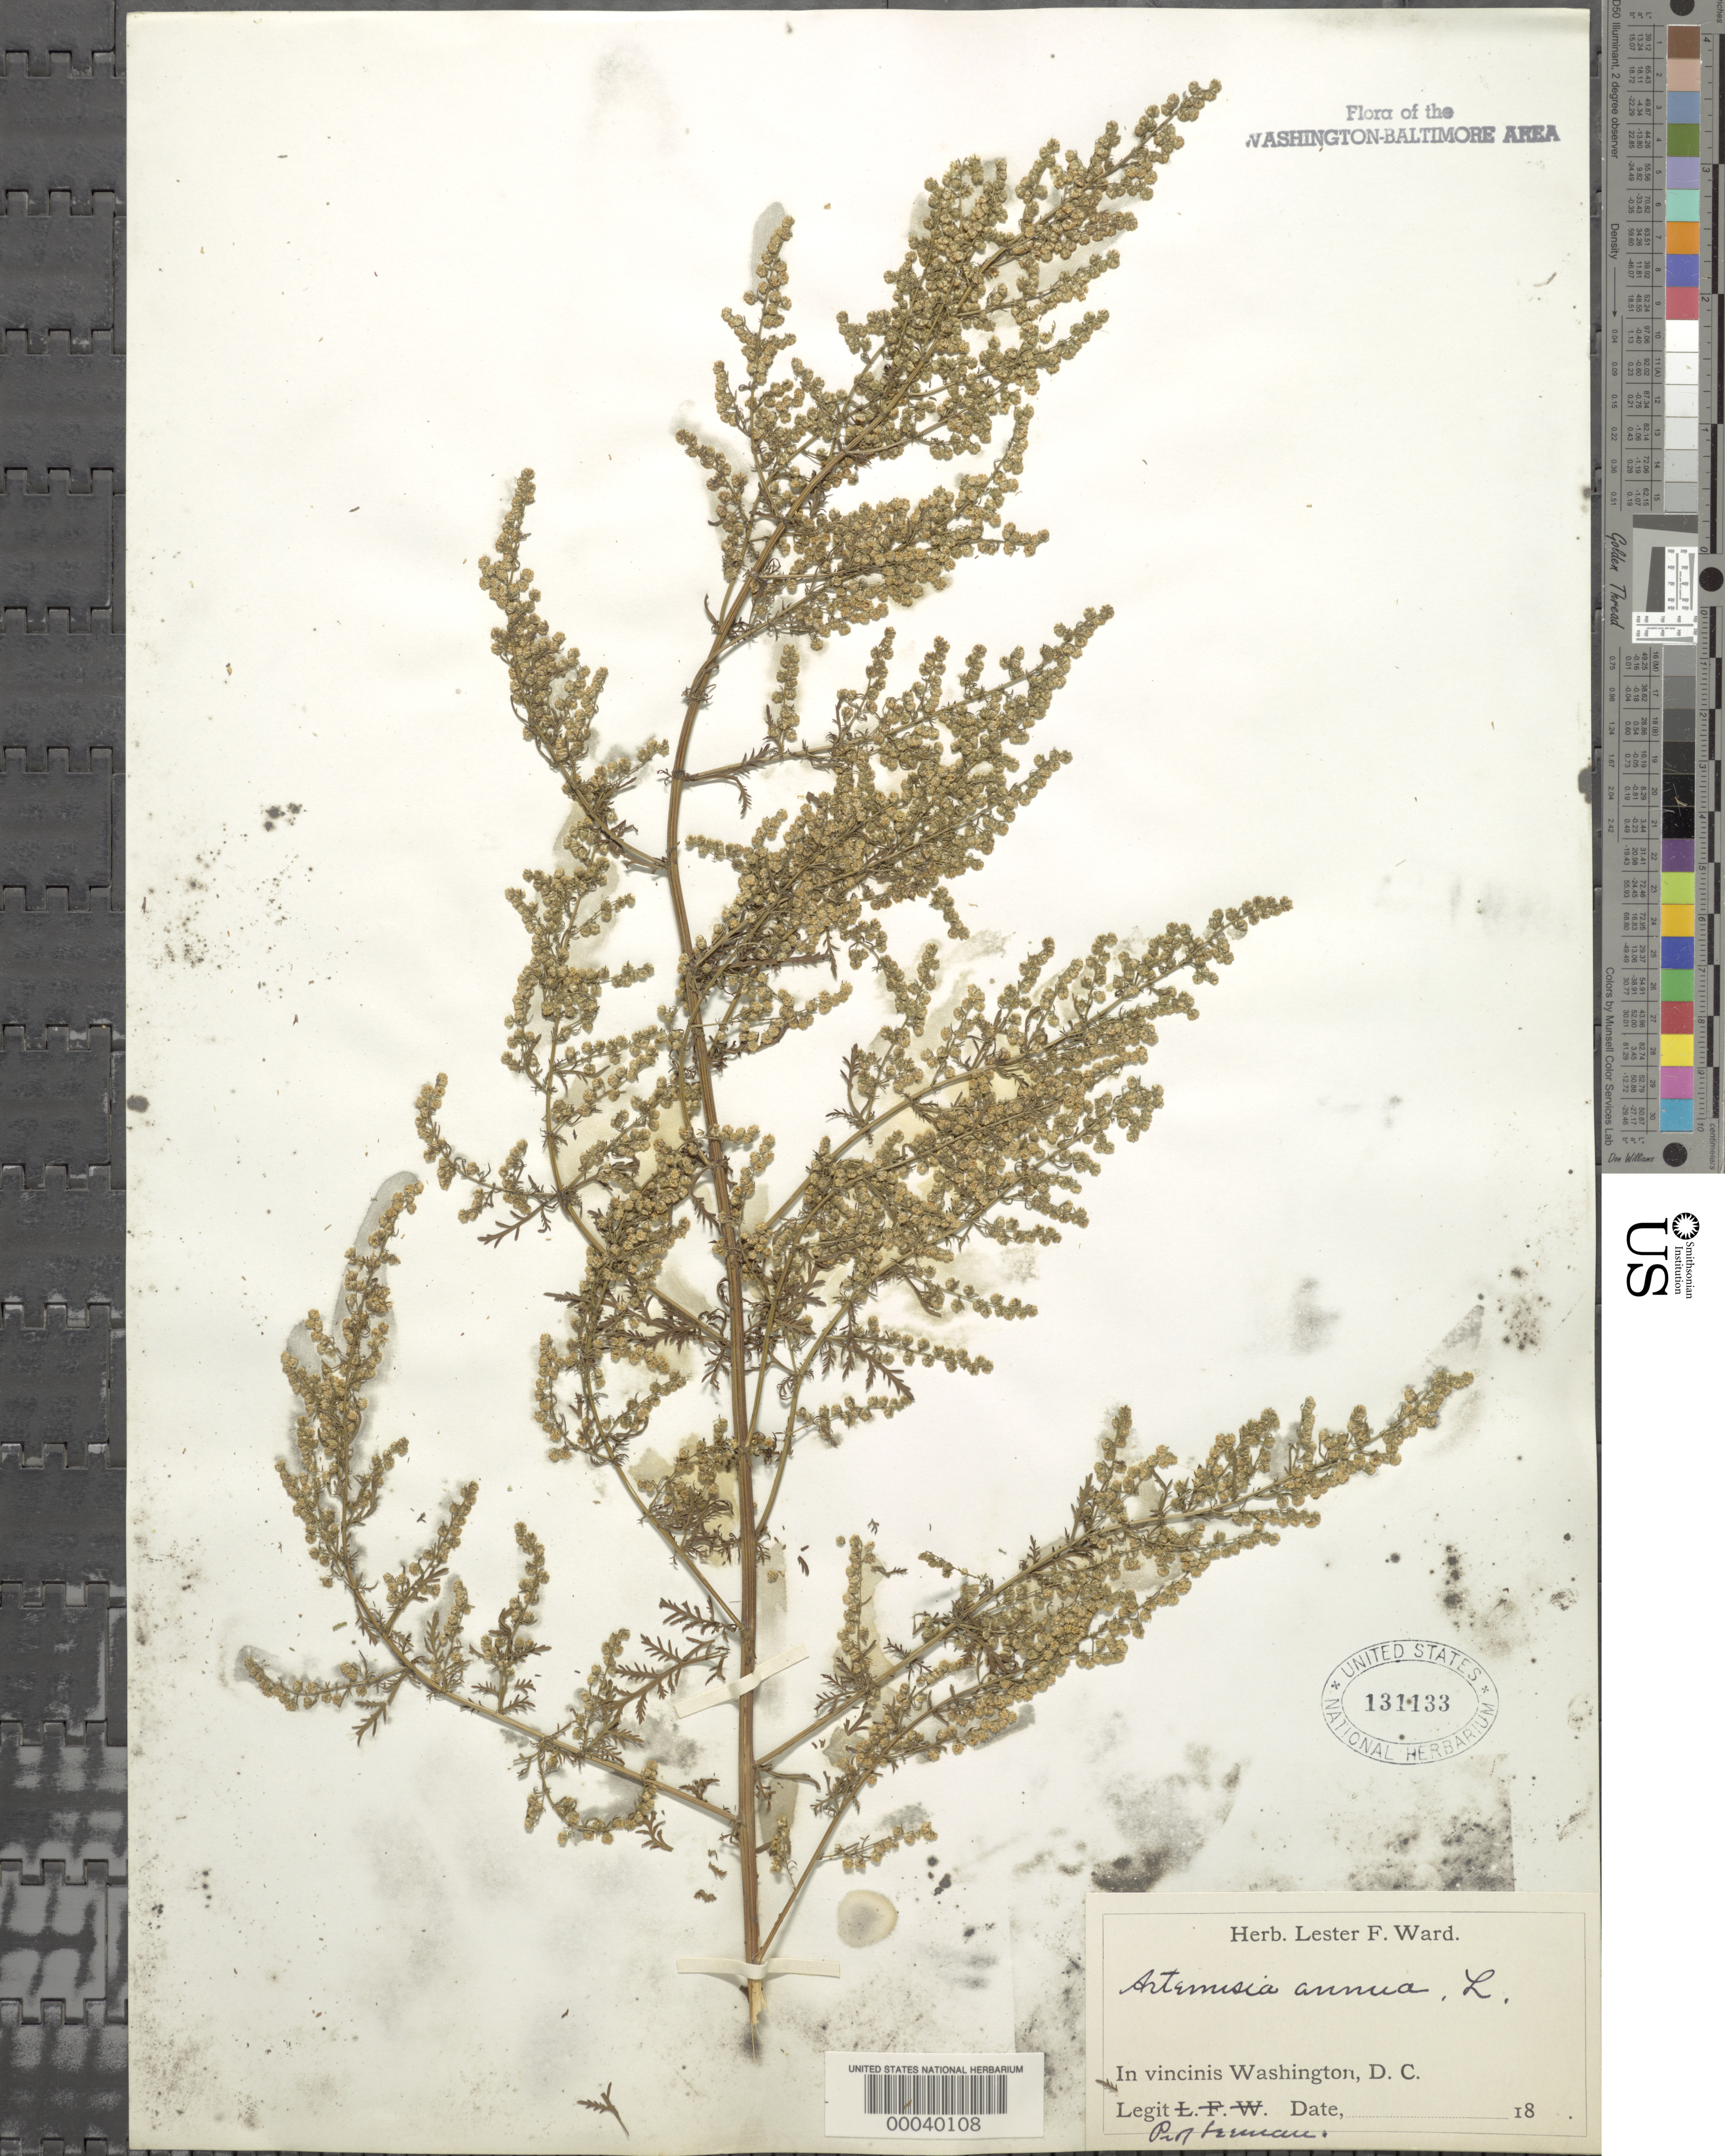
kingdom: Plantae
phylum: Tracheophyta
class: Magnoliopsida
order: Asterales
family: Asteraceae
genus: Artemisia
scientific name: Artemisia annua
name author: L.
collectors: L. F. Ward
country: United States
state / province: District of Columbia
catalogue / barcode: US 131133